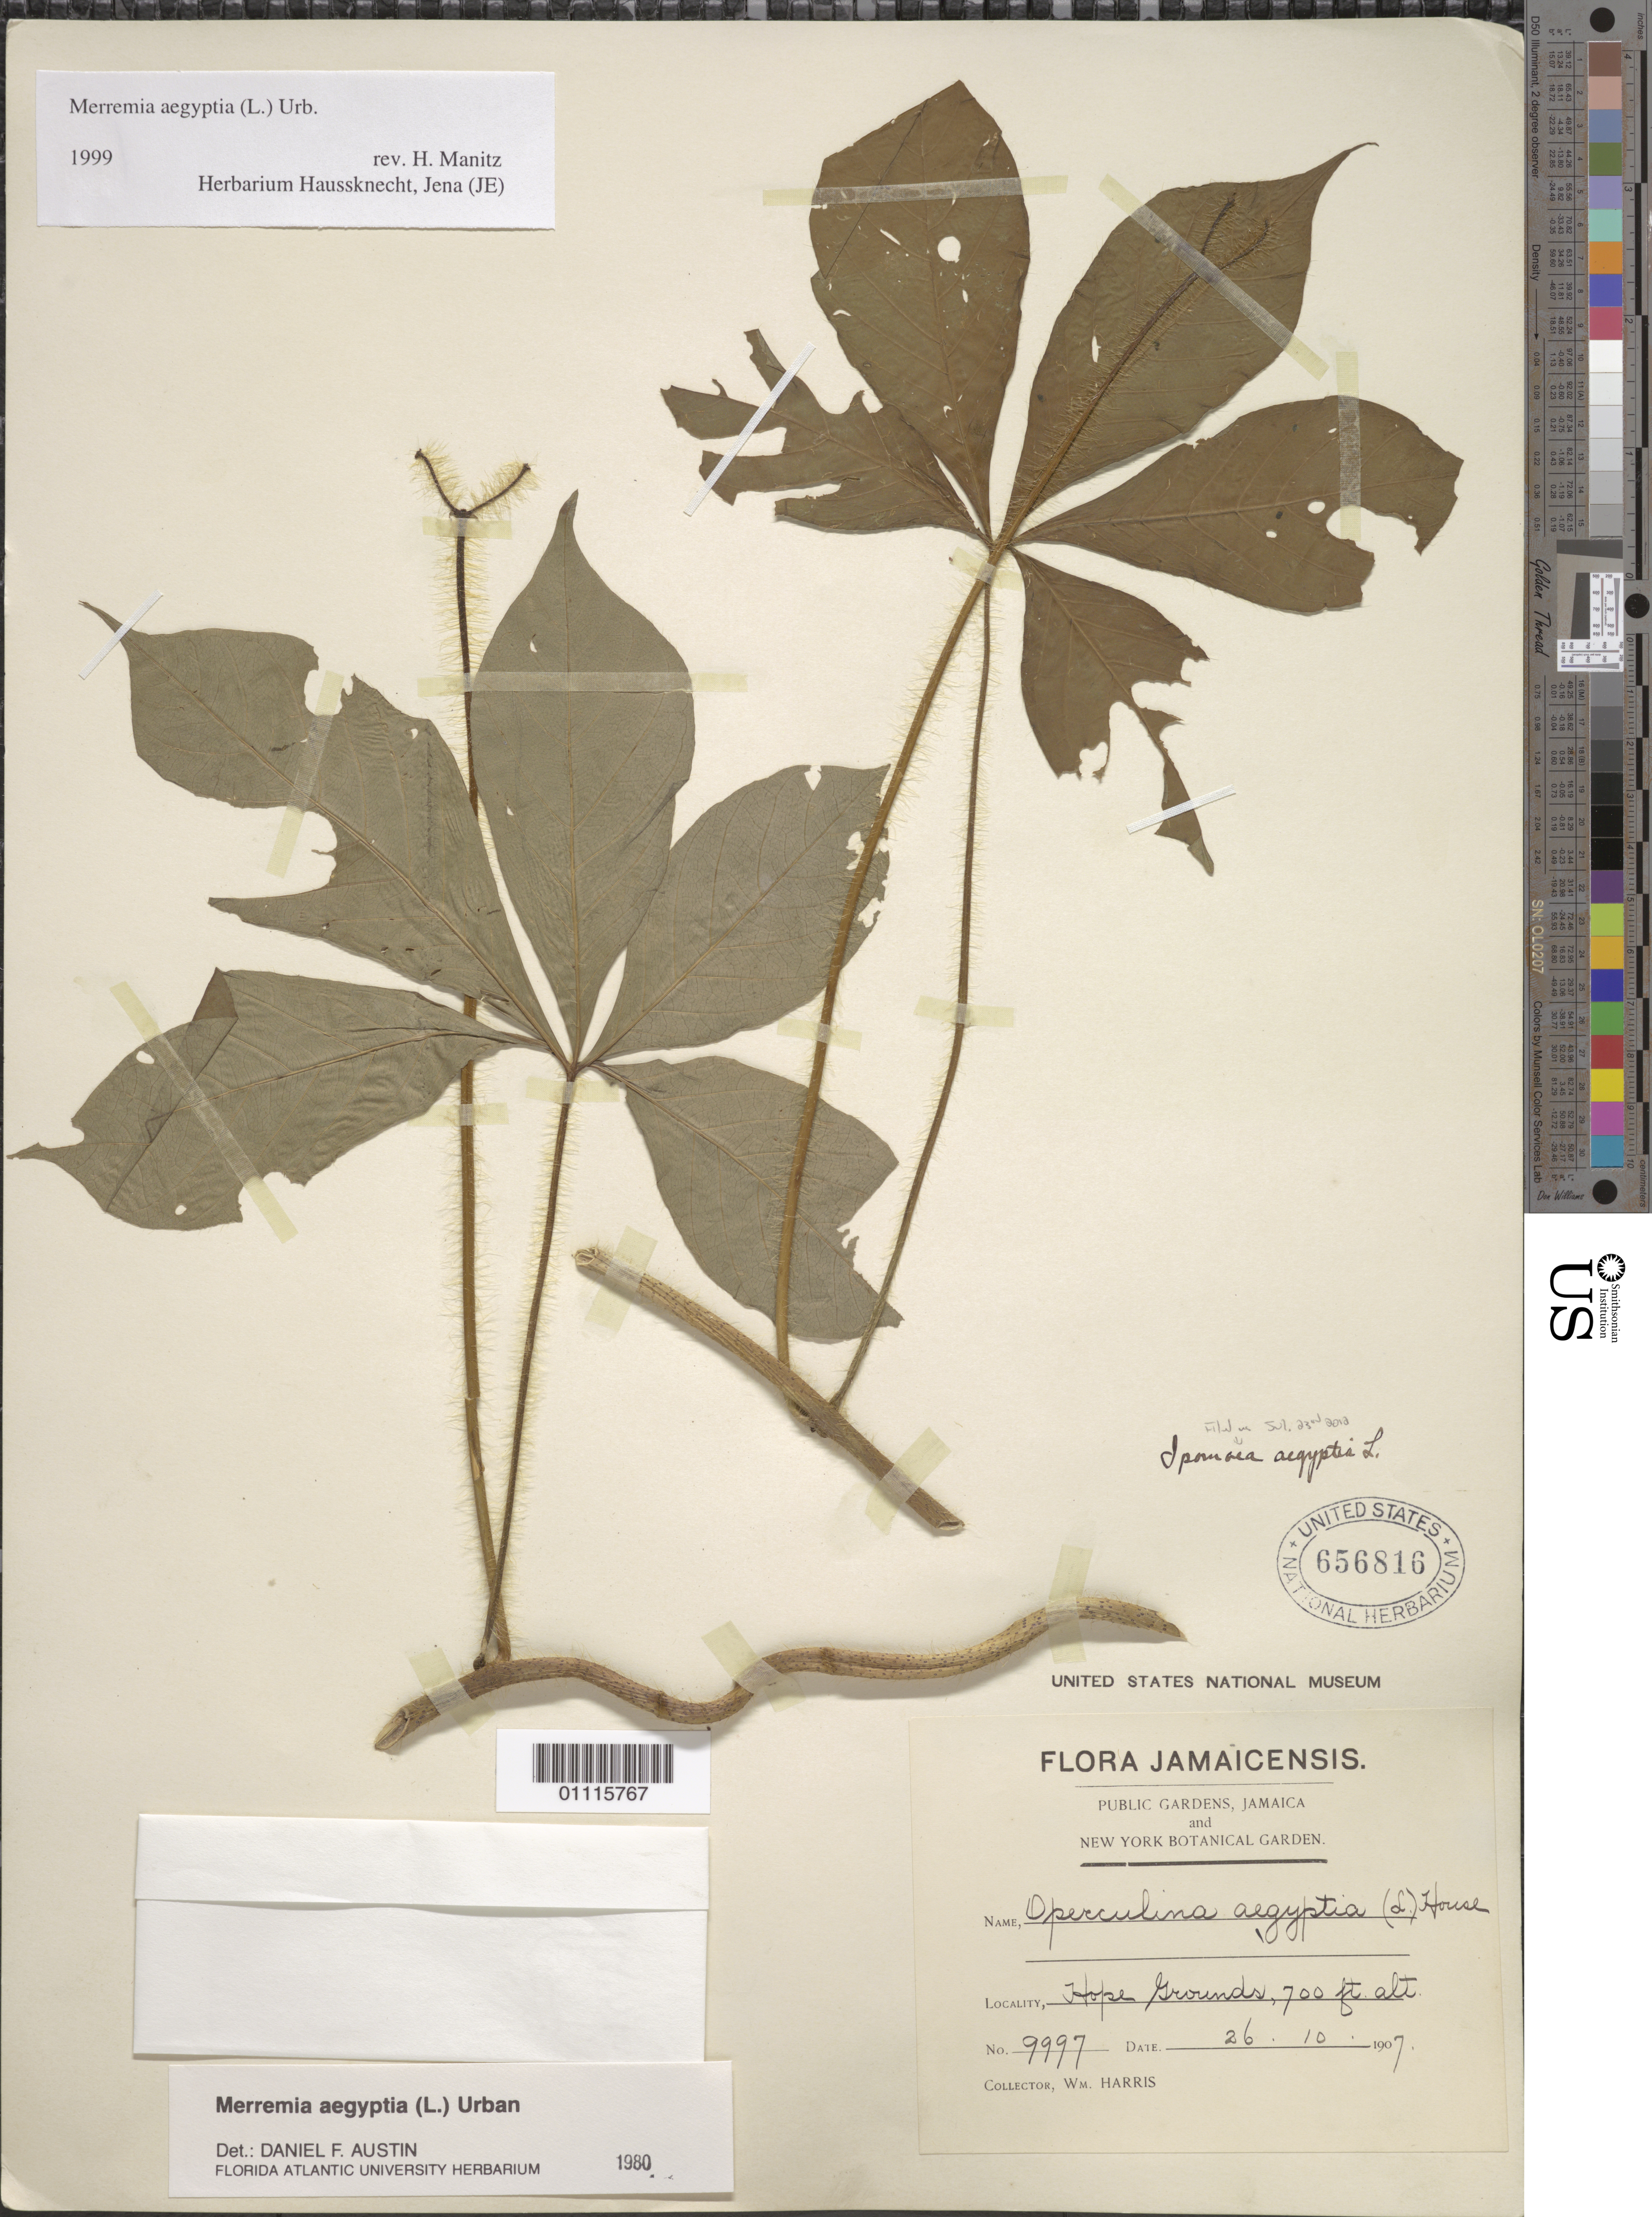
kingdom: Plantae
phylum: Tracheophyta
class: Magnoliopsida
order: Solanales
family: Convolvulaceae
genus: Distimake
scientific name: Distimake aegyptius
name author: (L.) A. R. Simões & Staples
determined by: Strong, Mark T., (BOT), Smithsonian Institution - National Museum of Natural History (UNITED STATES)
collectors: W. Harris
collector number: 9997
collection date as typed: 26 Oct 1907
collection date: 1907-10-26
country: Jamaica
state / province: Kingston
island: Jamaica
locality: Hope Grounds.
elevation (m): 213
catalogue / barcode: US 656816